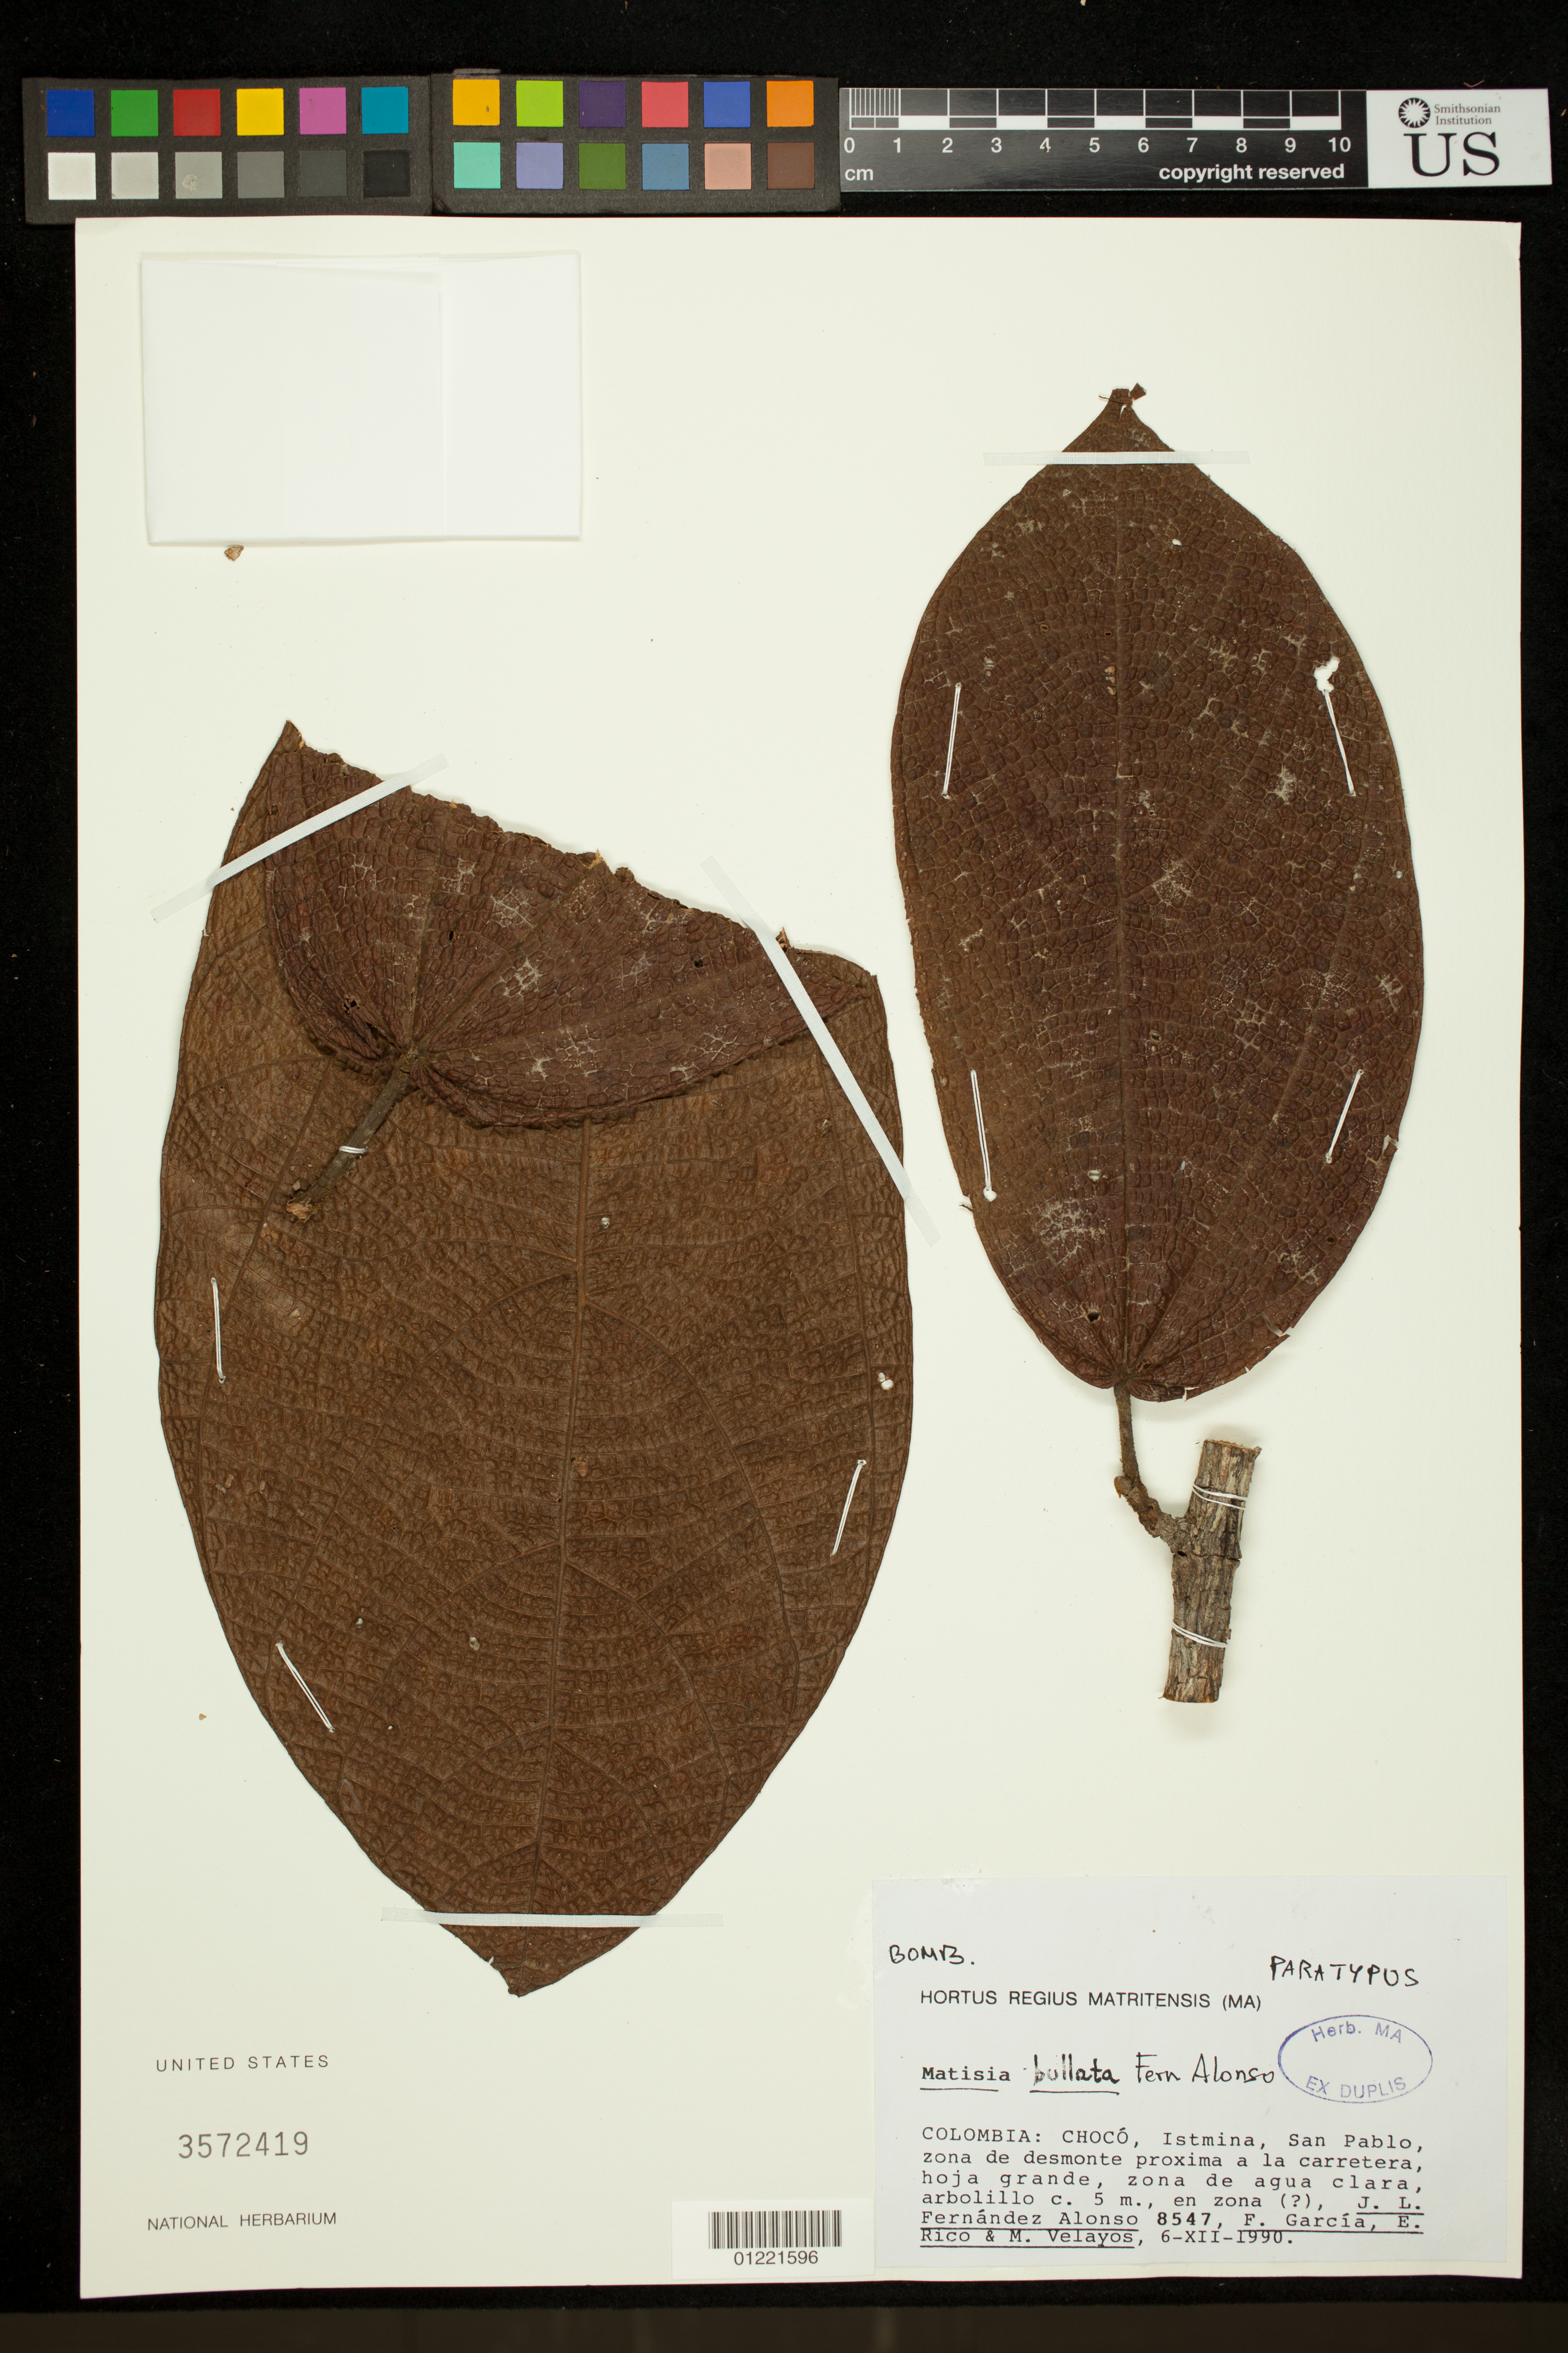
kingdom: Plantae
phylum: Tracheophyta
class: Magnoliopsida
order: Malvales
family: Malvaceae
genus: Matisia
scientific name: Matisia bullata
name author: Fern. Alonso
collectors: J. L. Fernández-Alonso, F. Garcia, E. Rico & M. Velayos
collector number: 8547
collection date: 1990-12-06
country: Colombia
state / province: Choco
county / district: Istmina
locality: San Pablo, zona de desmonte proxima a la carretera.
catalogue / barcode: US 3572419